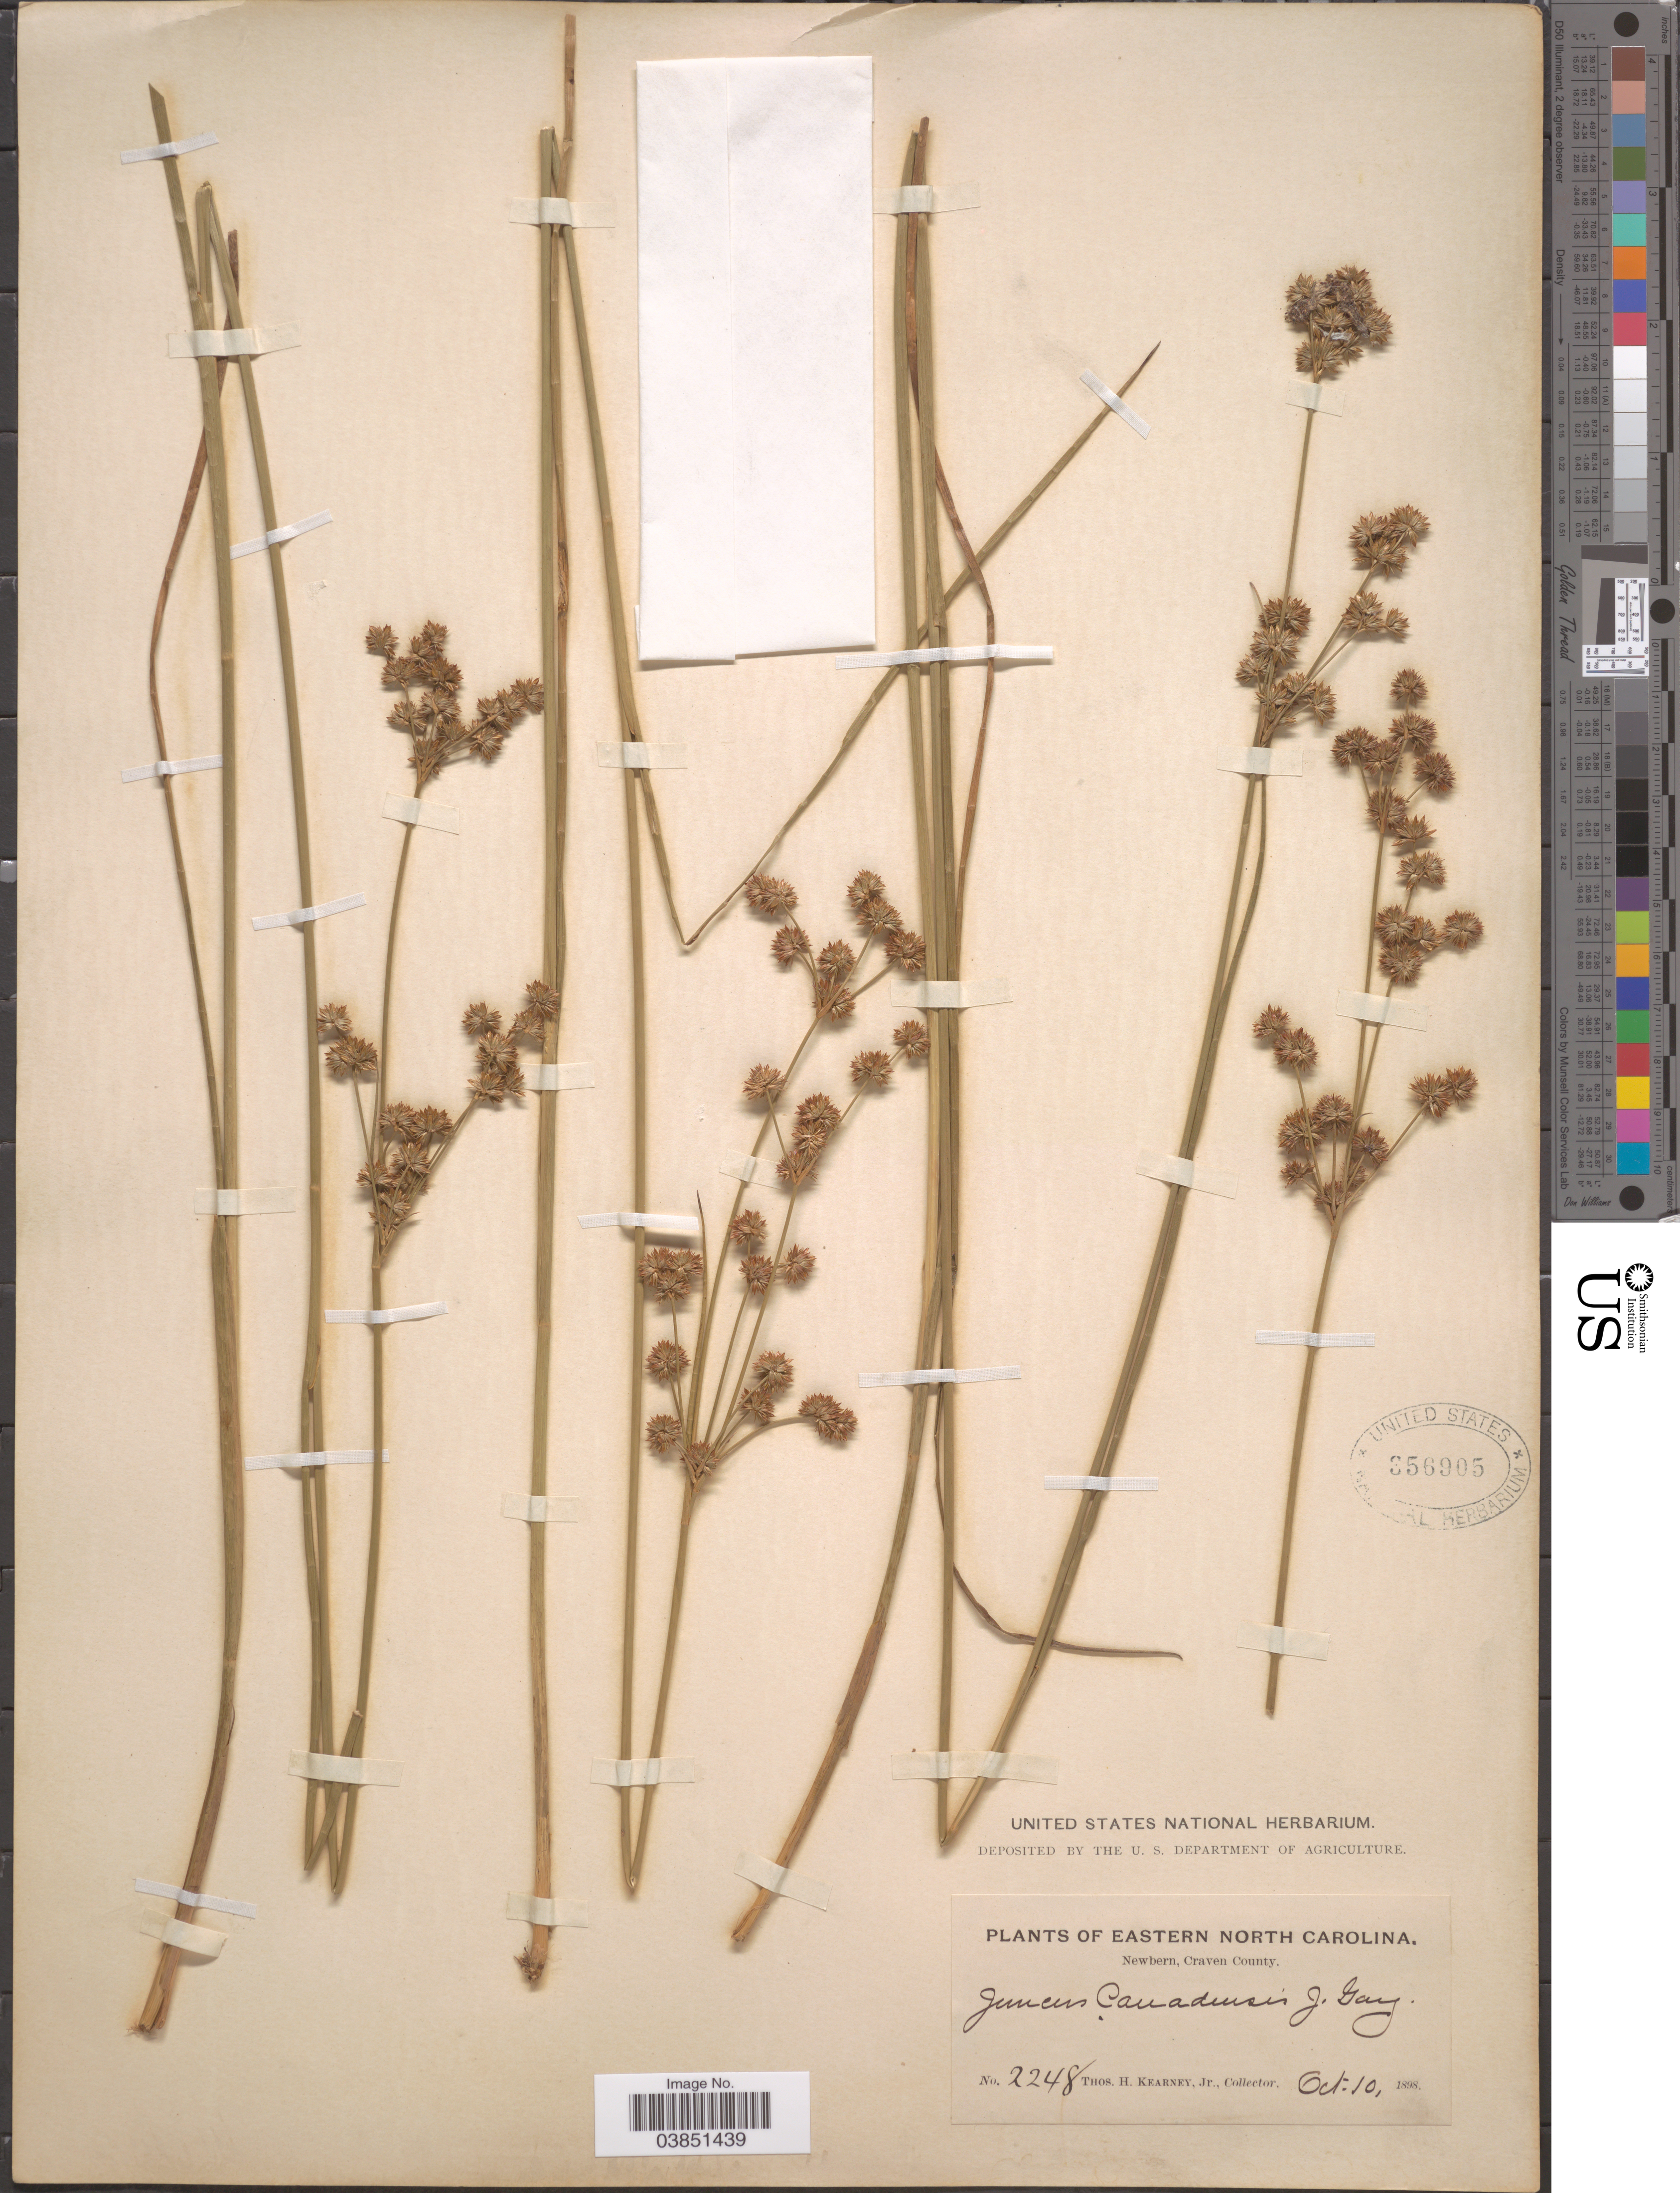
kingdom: Plantae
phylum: Tracheophyta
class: Liliopsida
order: Poales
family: Juncaceae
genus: Juncus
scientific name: Juncus canadensis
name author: J. Gay ex Laharpe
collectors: T. H. Kearney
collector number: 2248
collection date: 1898-10-10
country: United States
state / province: North Carolina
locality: Eastern North Carolina. Newbern, Craven County.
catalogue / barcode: US 356905